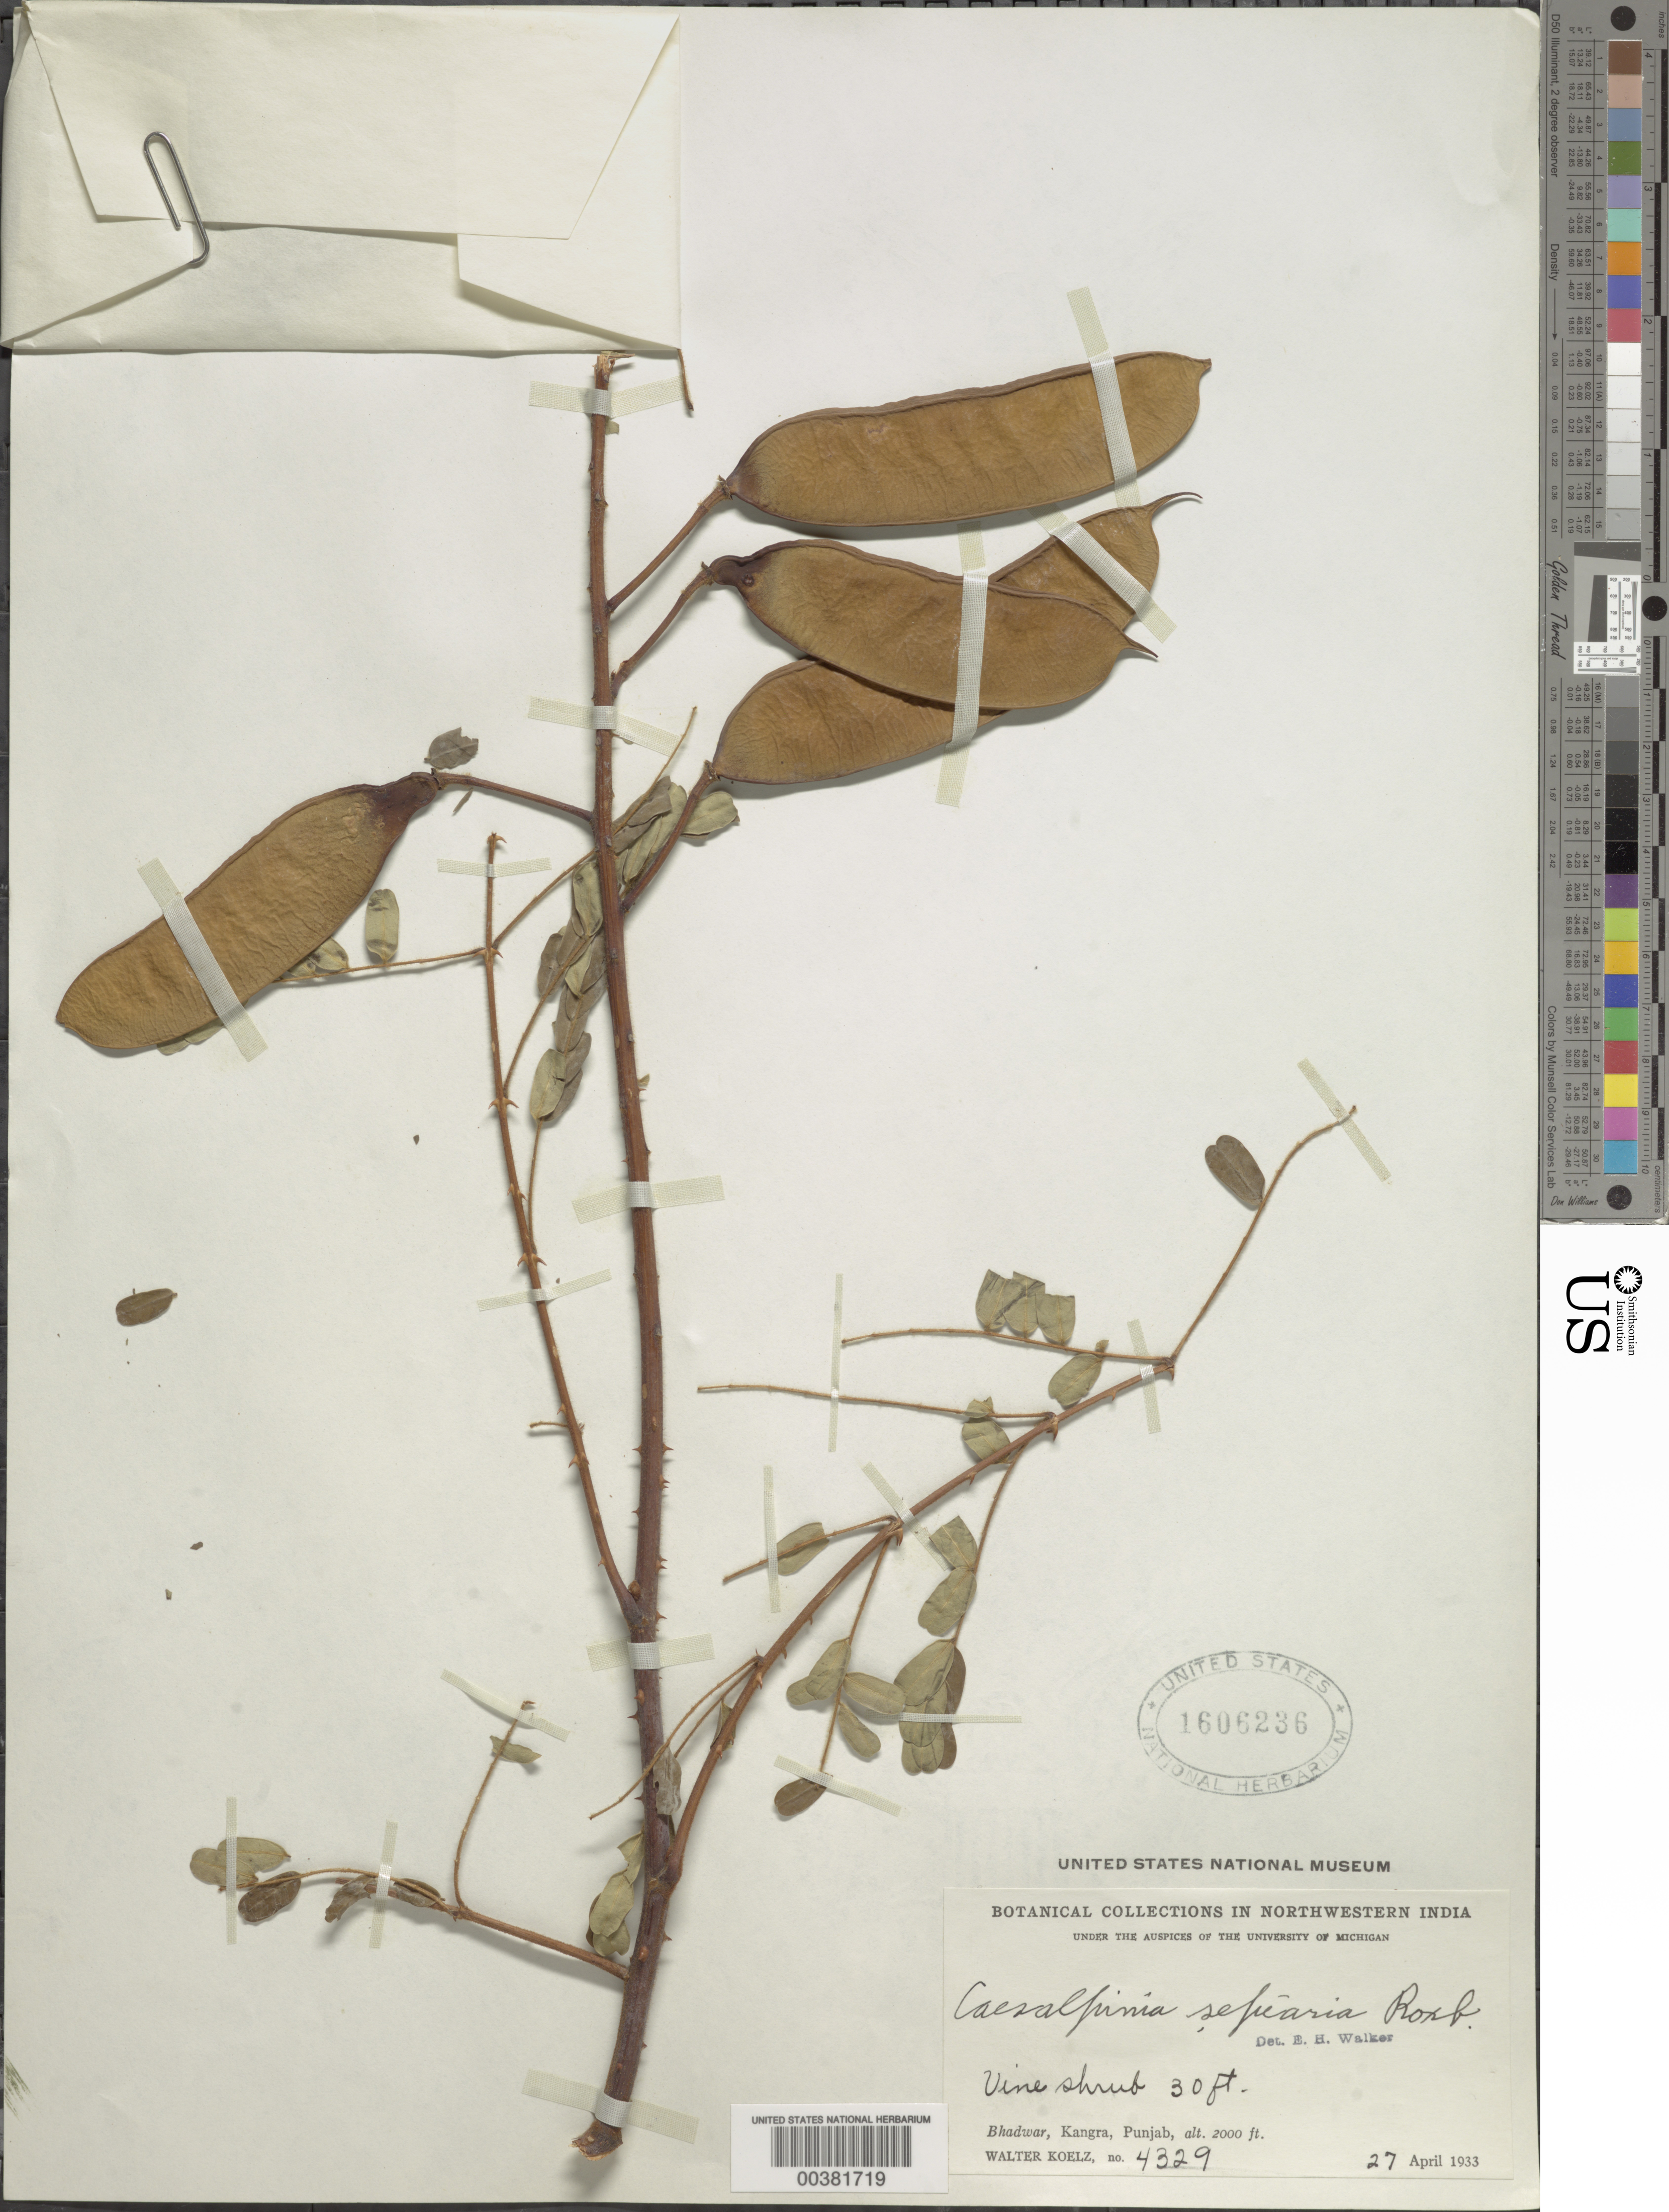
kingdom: Plantae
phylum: Tracheophyta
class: Magnoliopsida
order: Fabales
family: Fabaceae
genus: Biancaea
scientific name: Biancaea decapetala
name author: (Roth) O. Deg.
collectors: W. N. Koelz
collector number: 4329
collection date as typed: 27 Apr 1933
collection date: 1933-04-27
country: India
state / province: Himachal Pradesh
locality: Bhadwar, Kangra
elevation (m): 610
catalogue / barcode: US 1606236